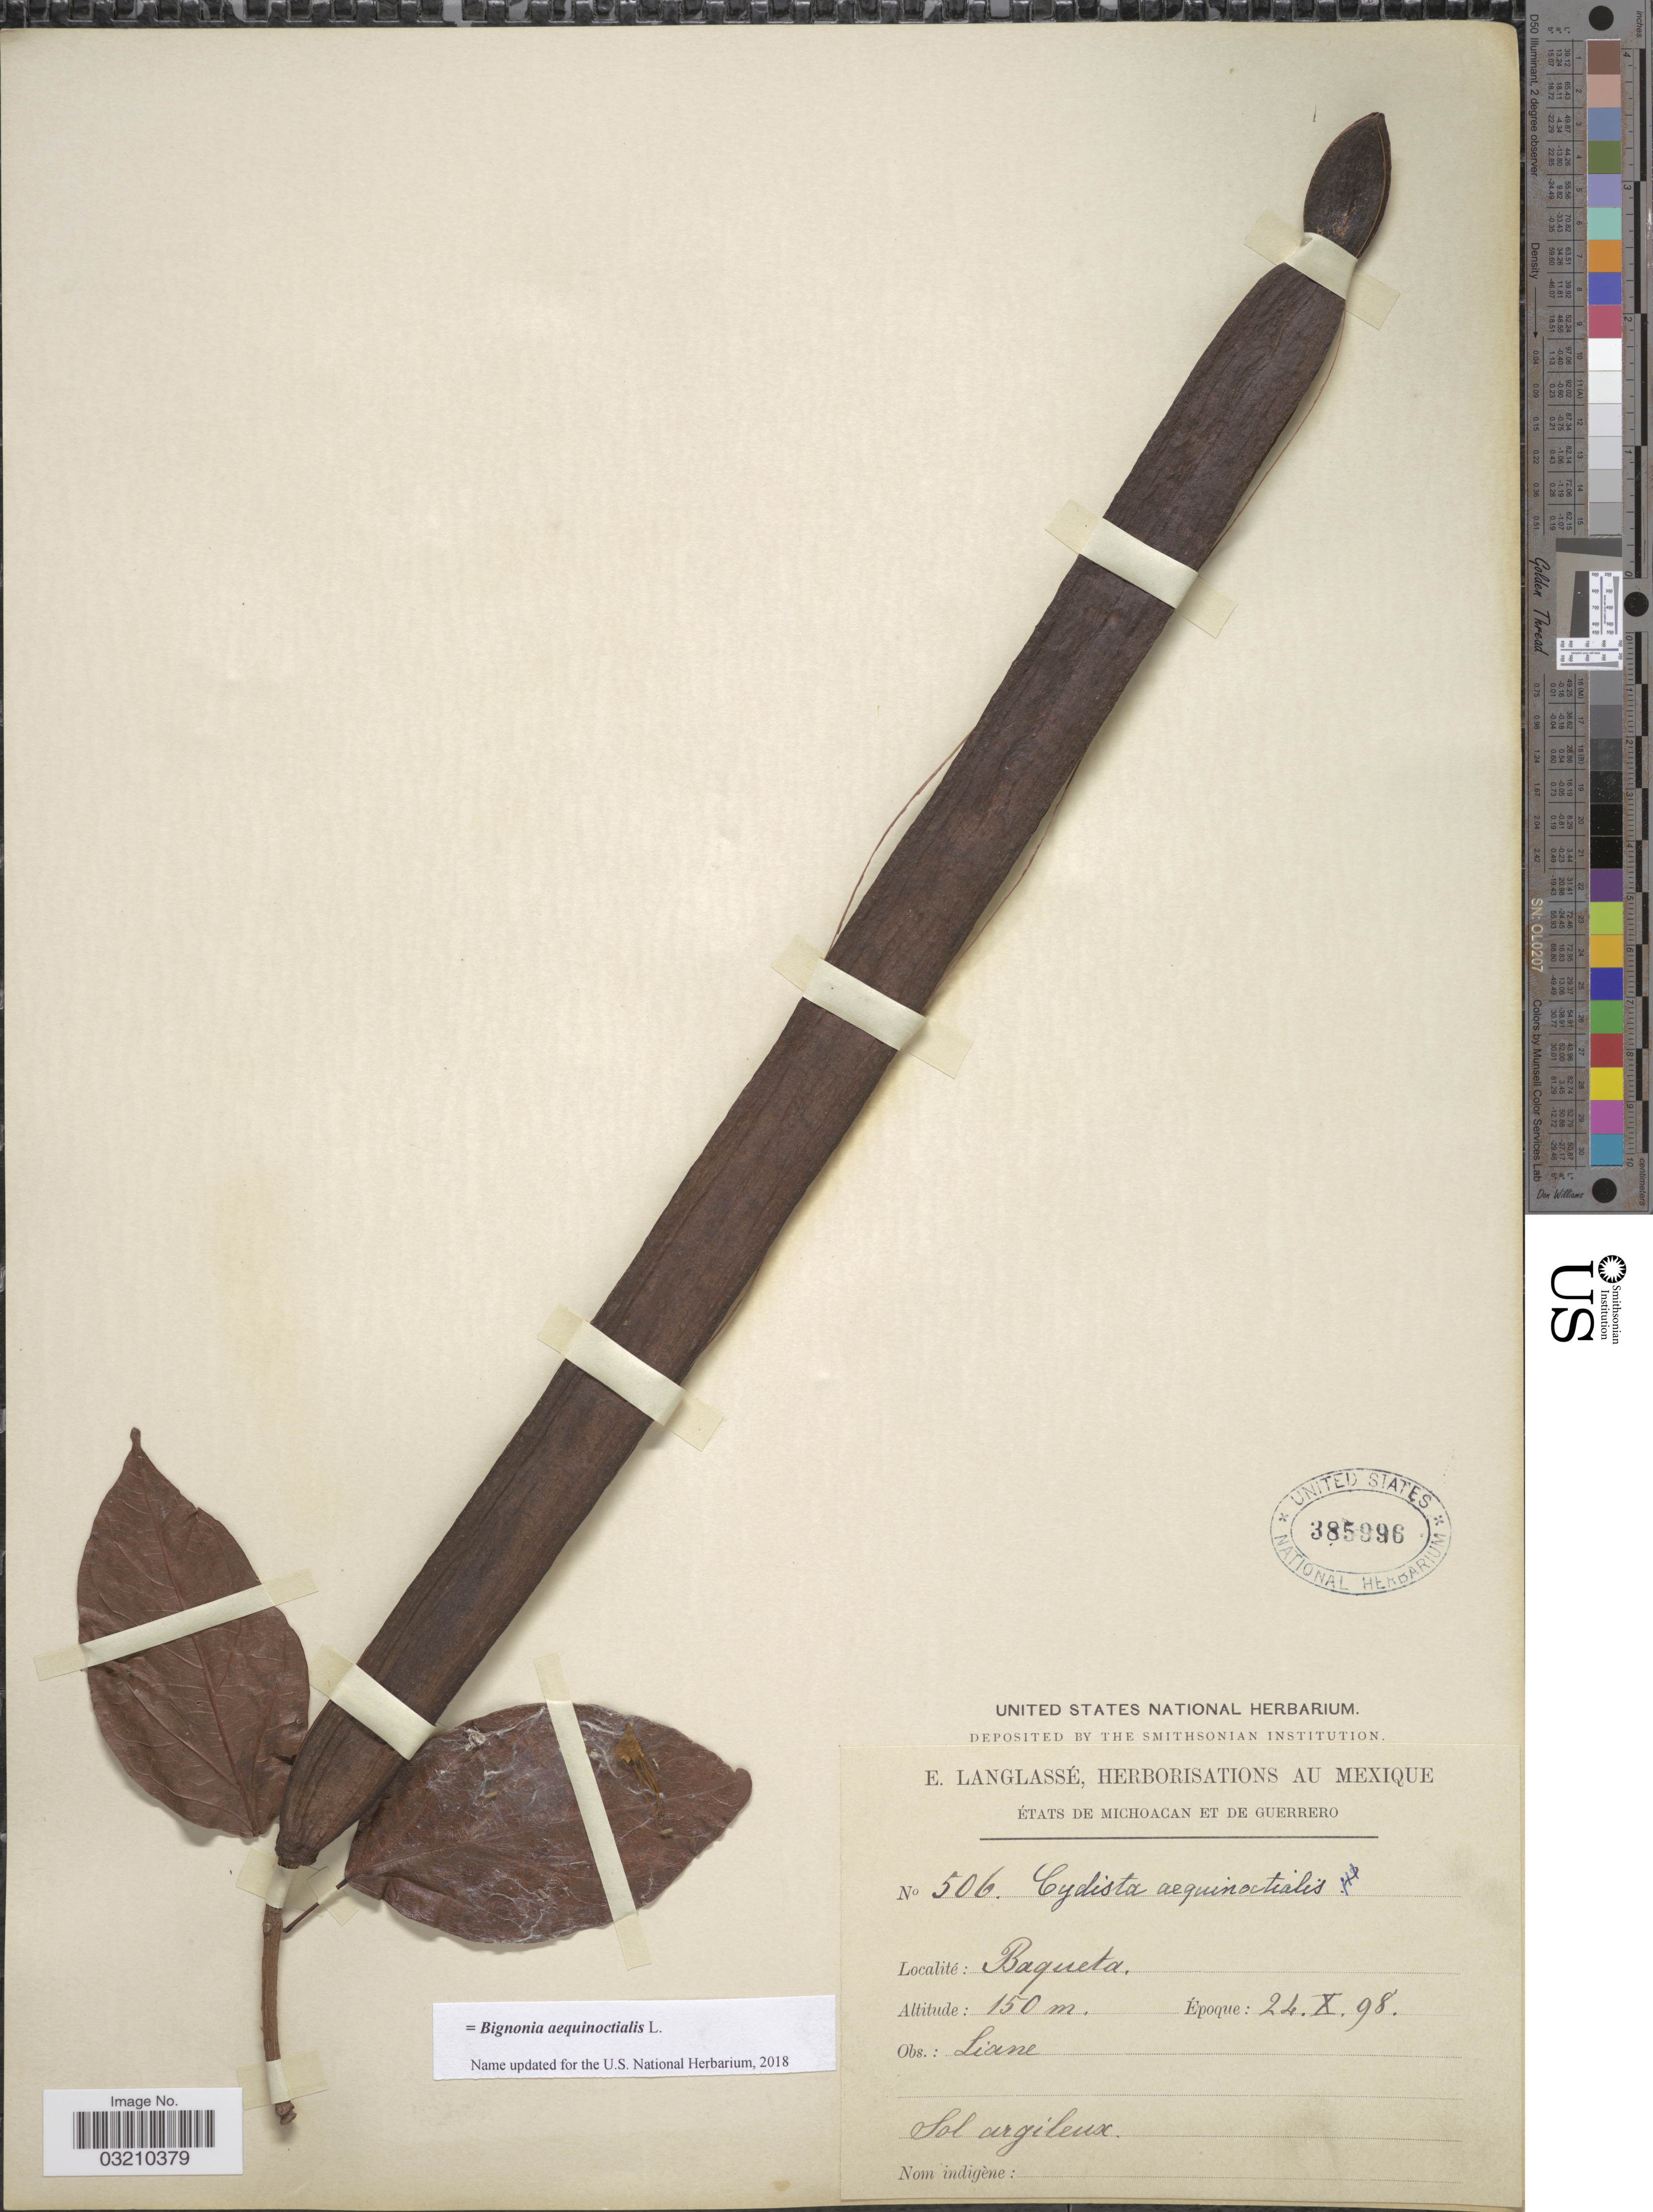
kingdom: Plantae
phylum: Tracheophyta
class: Magnoliopsida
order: Lamiales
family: Bignoniaceae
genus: Bignonia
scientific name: Bignonia aequinoctialis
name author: L.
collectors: E. Langlassé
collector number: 506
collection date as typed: Transcribed d/m/y: 24/10/98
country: Mexico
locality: États de Michoacan et de Guerrero. Baqueta.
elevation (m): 150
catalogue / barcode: US 385996